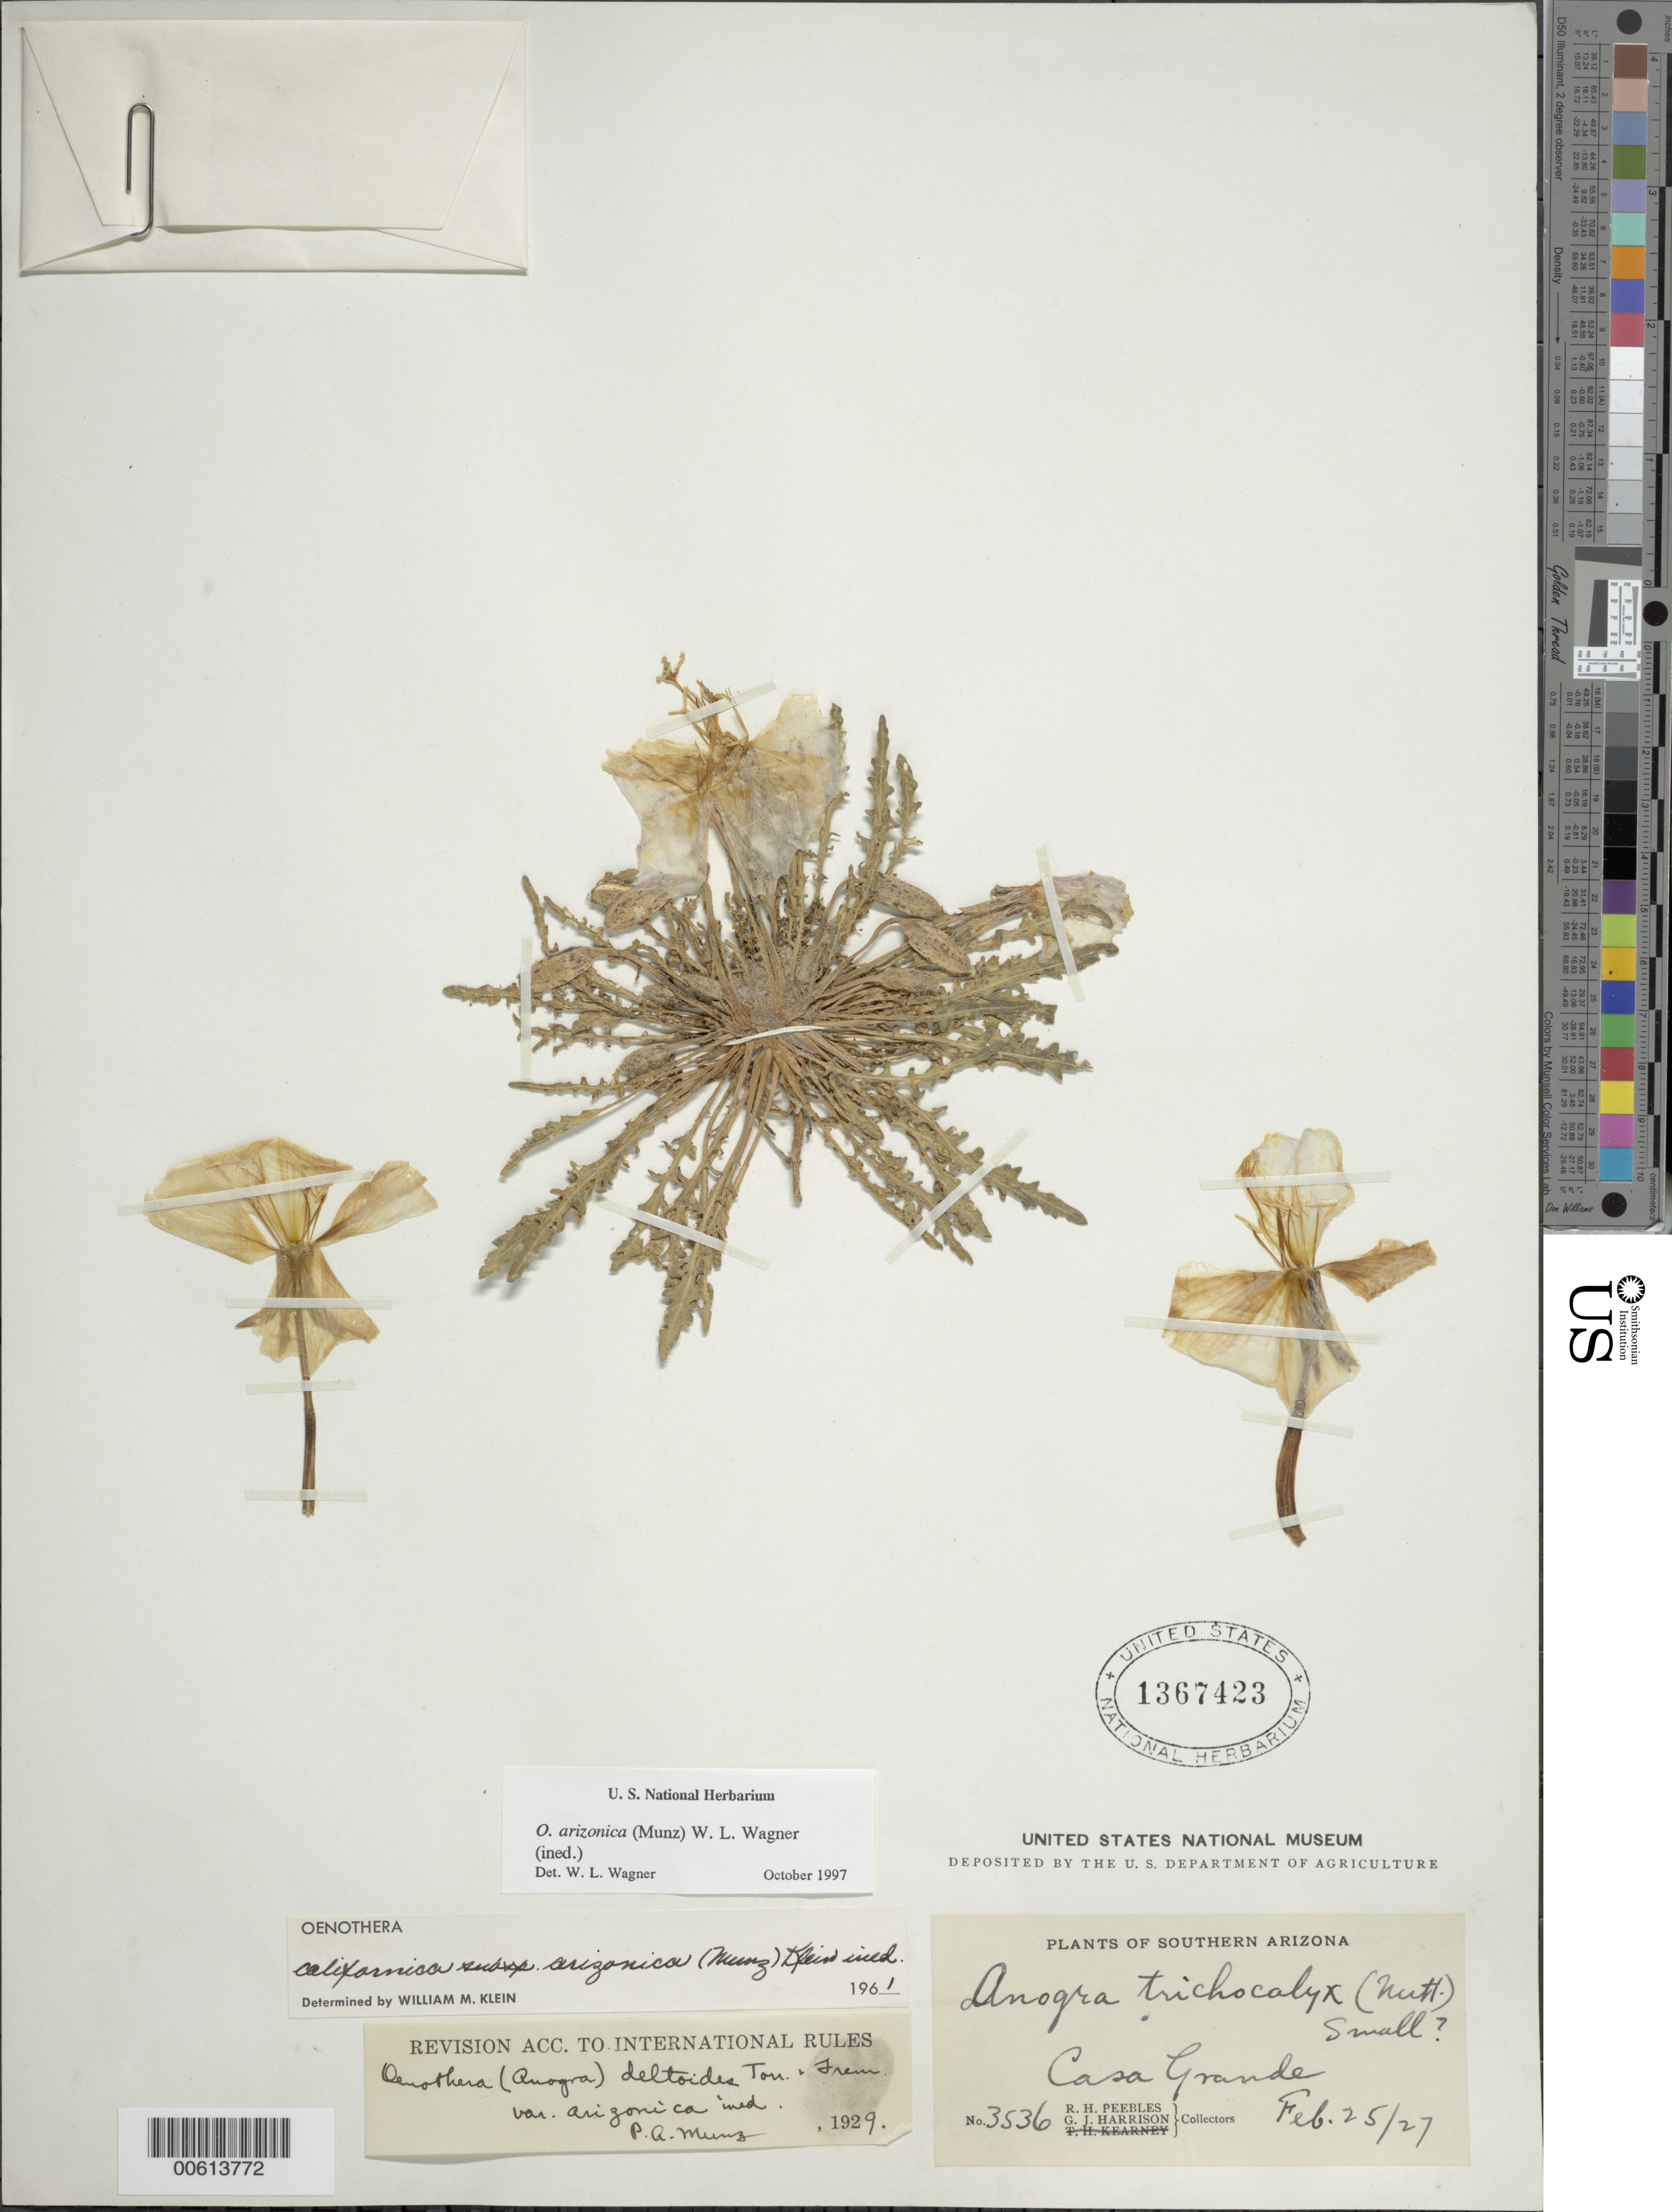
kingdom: Plantae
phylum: Tracheophyta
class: Magnoliopsida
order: Myrtales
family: Onagraceae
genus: Oenothera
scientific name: Oenothera arizonica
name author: (Munz) W.L. Wagner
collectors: R. H. Peebles & G. J. Harrison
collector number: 3536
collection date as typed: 25 Feb 1927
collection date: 1927-02-25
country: United States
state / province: Arizona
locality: Casa Grande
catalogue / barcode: US 1367423